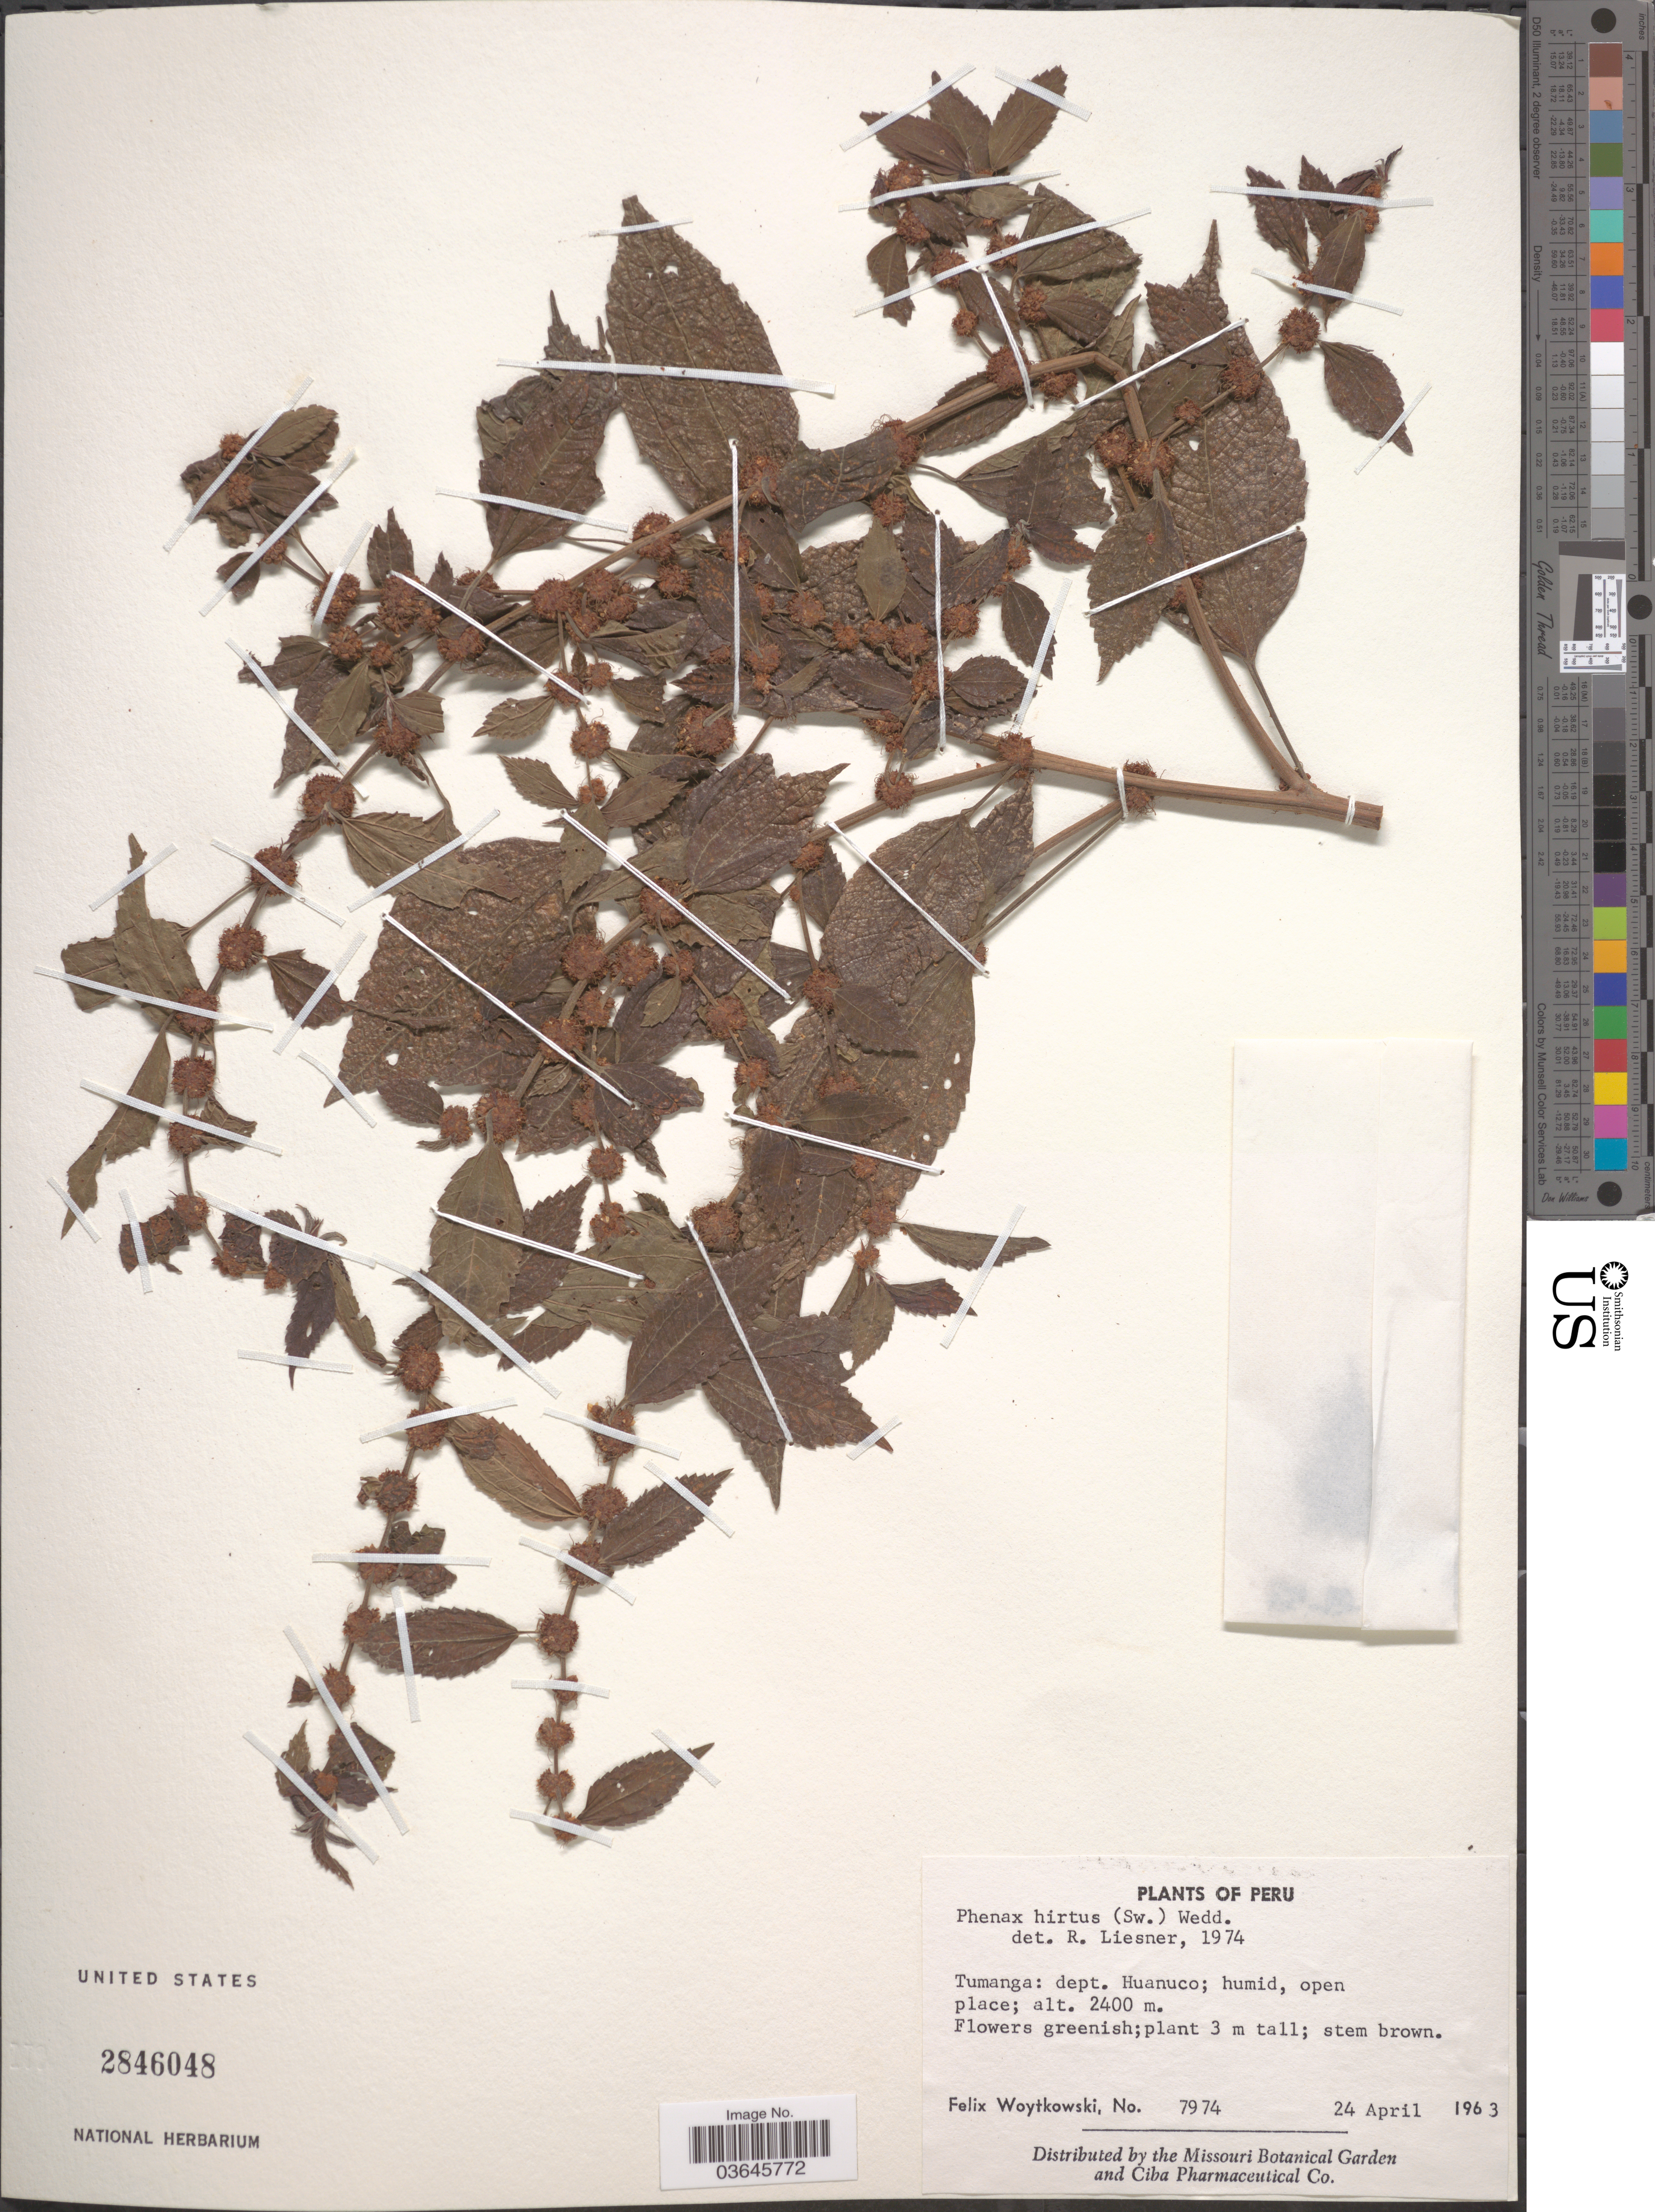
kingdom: Plantae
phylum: Tracheophyta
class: Magnoliopsida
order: Rosales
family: Urticaceae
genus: Phenax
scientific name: Phenax hirtus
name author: (Sw.) Wedd.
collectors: F. Woytkowski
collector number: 7974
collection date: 1963-04-24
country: Peru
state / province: Huánuco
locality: Tumanga: dept. Huanuco.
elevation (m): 2400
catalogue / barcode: US 2846048